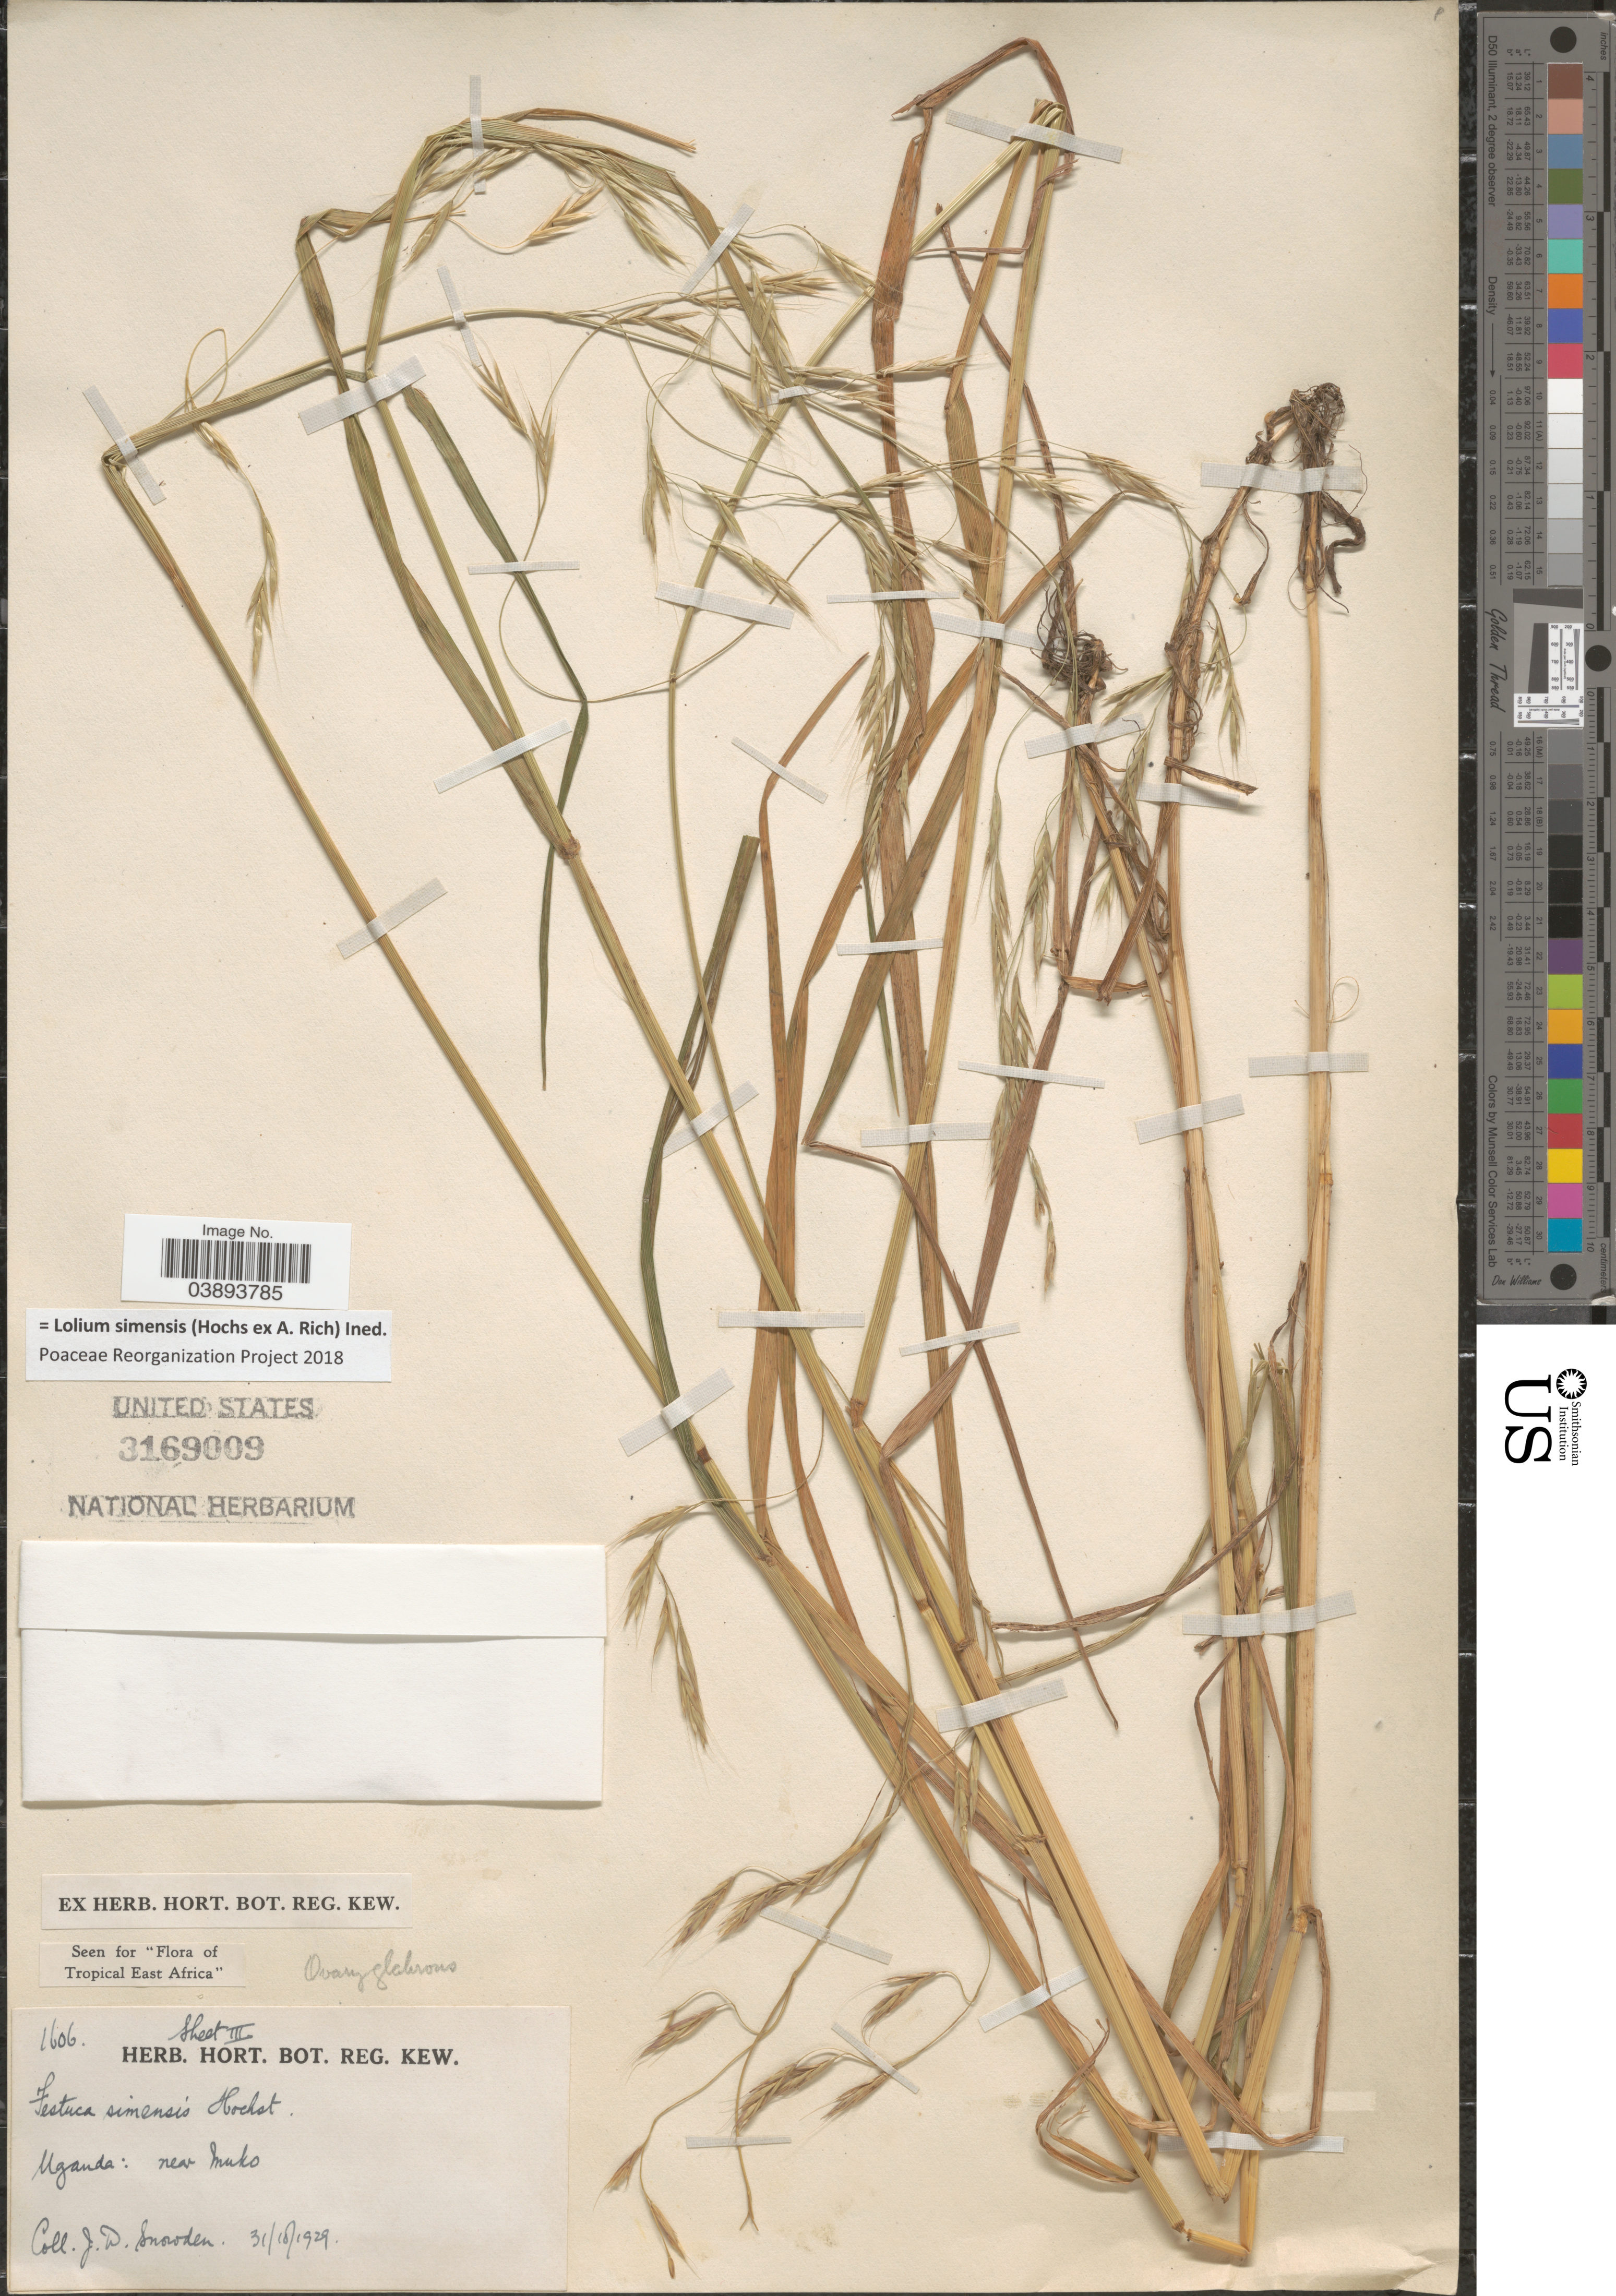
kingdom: Plantae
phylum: Tracheophyta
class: Liliopsida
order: Poales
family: Poaceae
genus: Lolium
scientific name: Lolium simensis ined.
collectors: J. Snowden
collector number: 1606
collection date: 1929-10-31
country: Uganda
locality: Near Muko.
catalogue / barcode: US 3169009